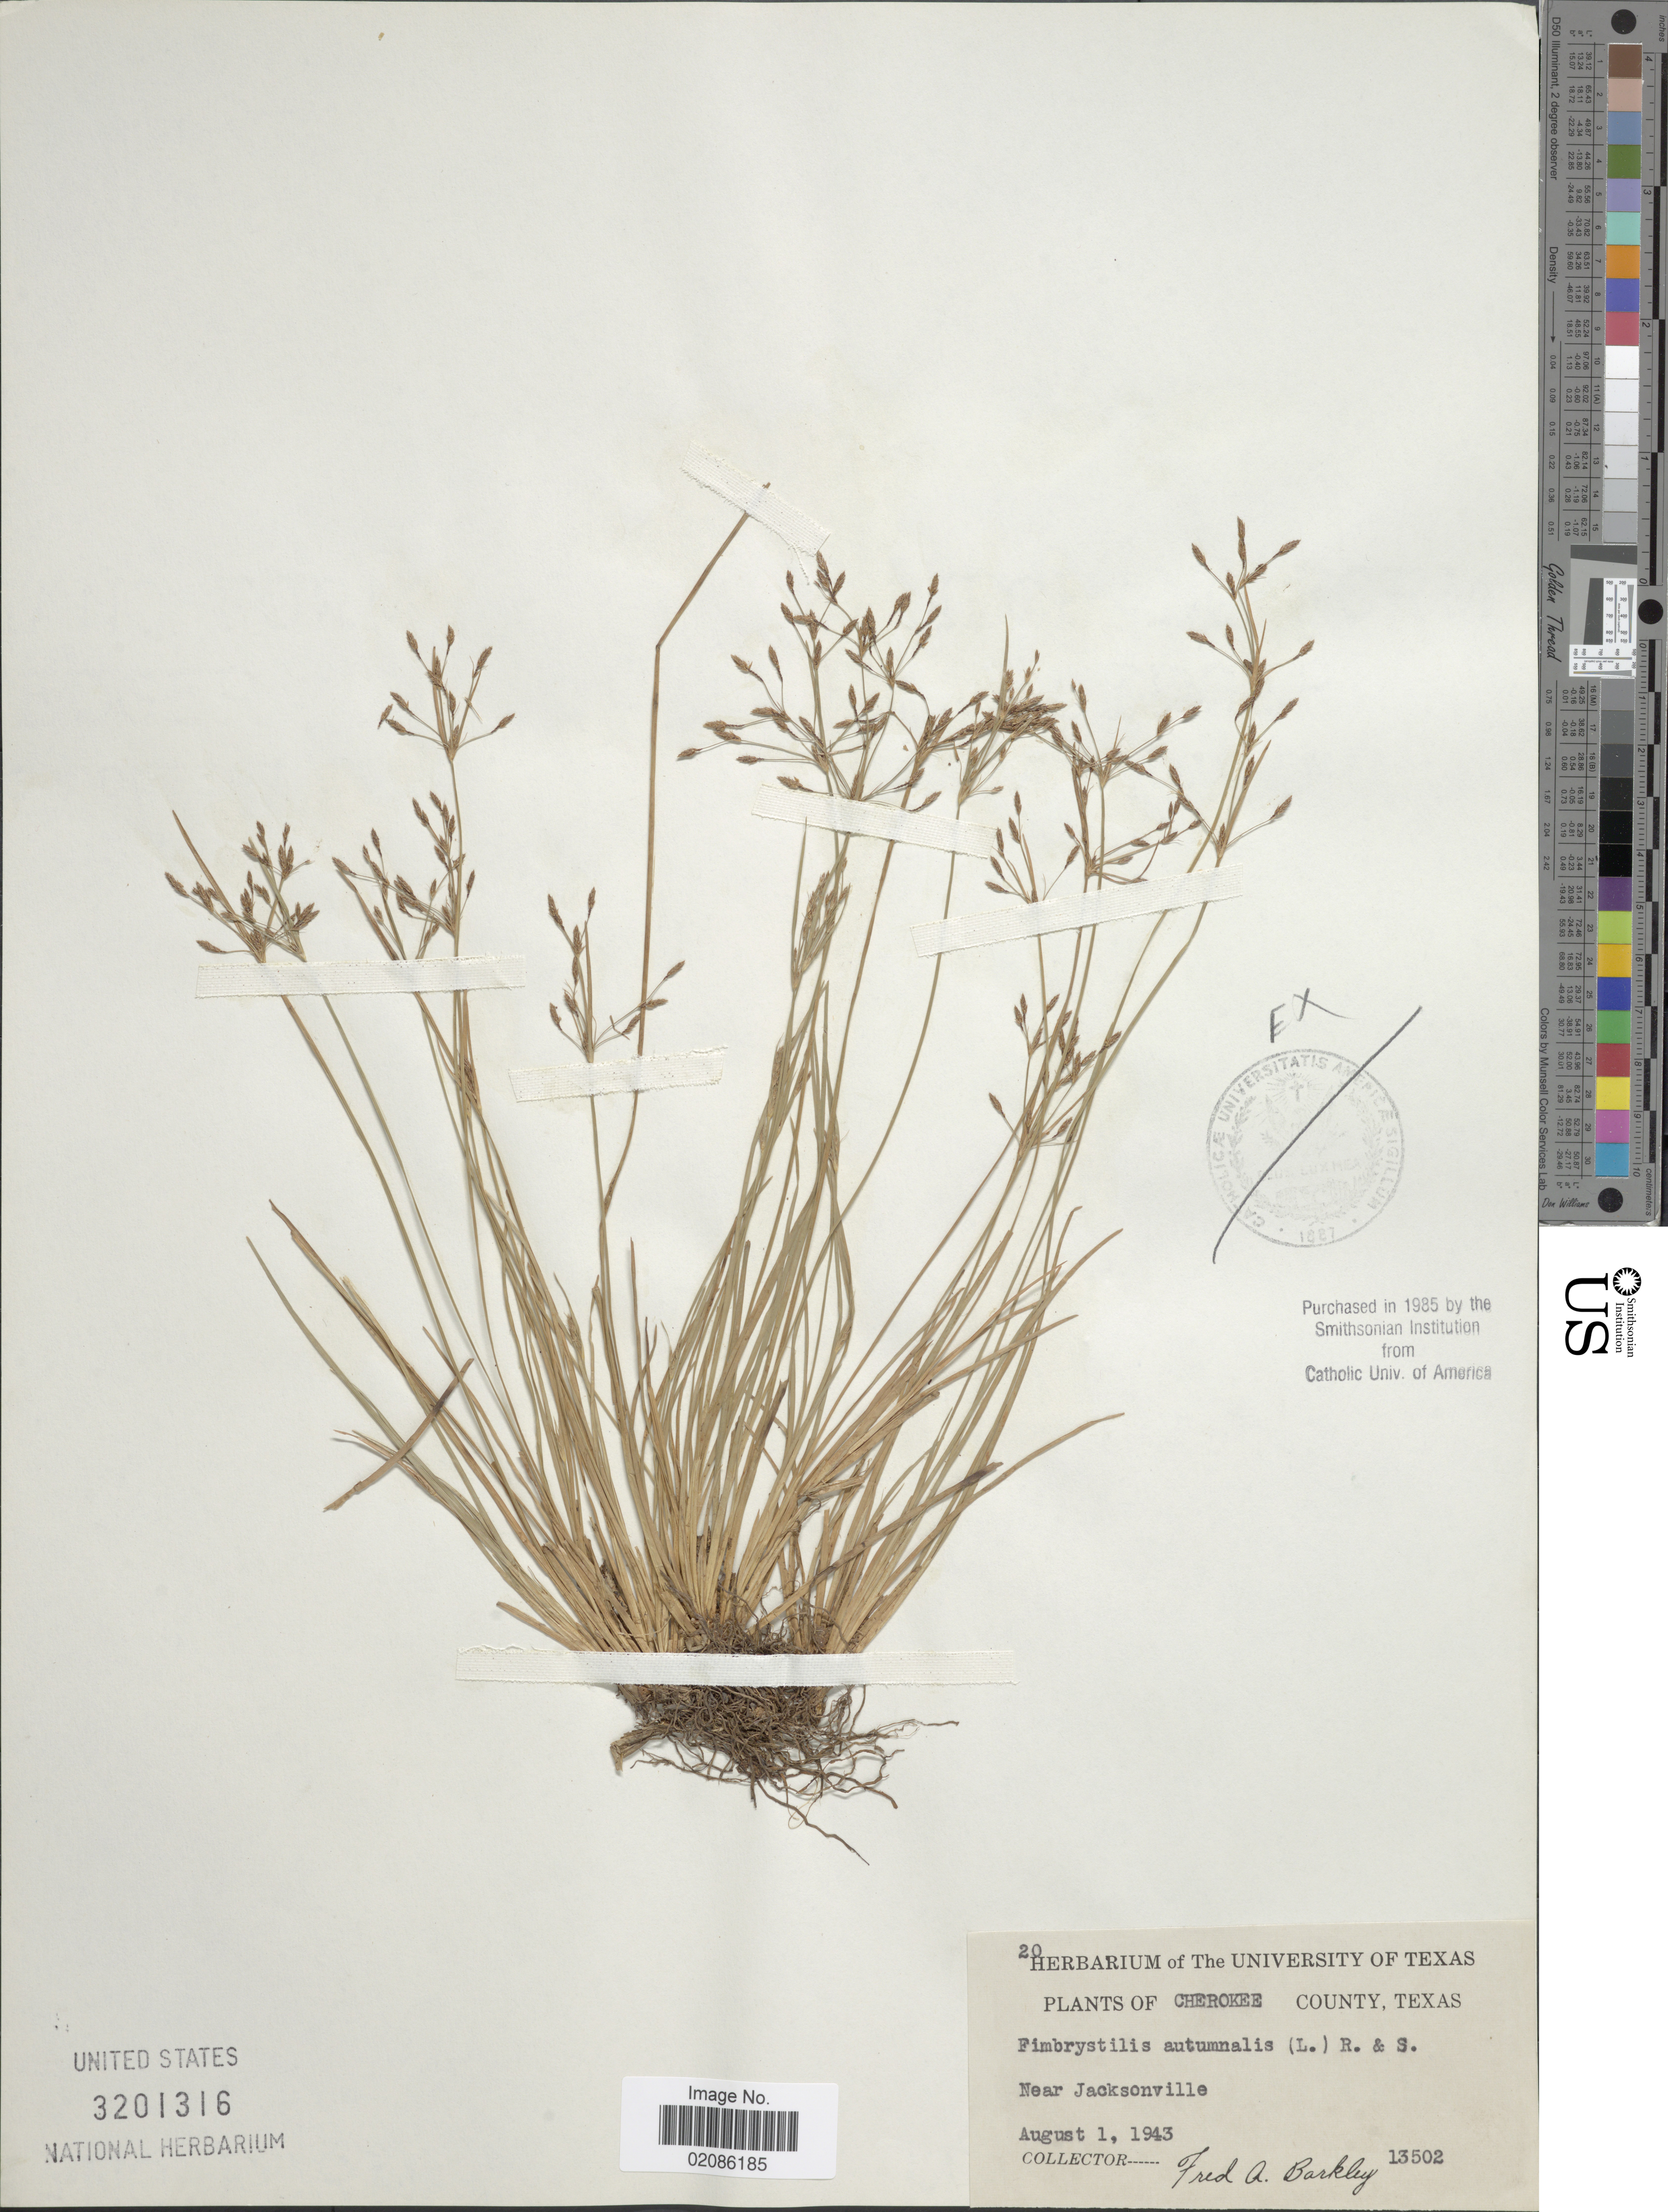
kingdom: Plantae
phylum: Tracheophyta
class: Liliopsida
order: Poales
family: Cyperaceae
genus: Fimbristylis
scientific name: Fimbristylis autumnalis (L.) Roem. & Schult.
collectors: F. A. Barkley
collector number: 13502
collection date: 1943-08-01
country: United States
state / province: Texas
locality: Cherokee County. Near Jacksonville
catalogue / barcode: US 3201316